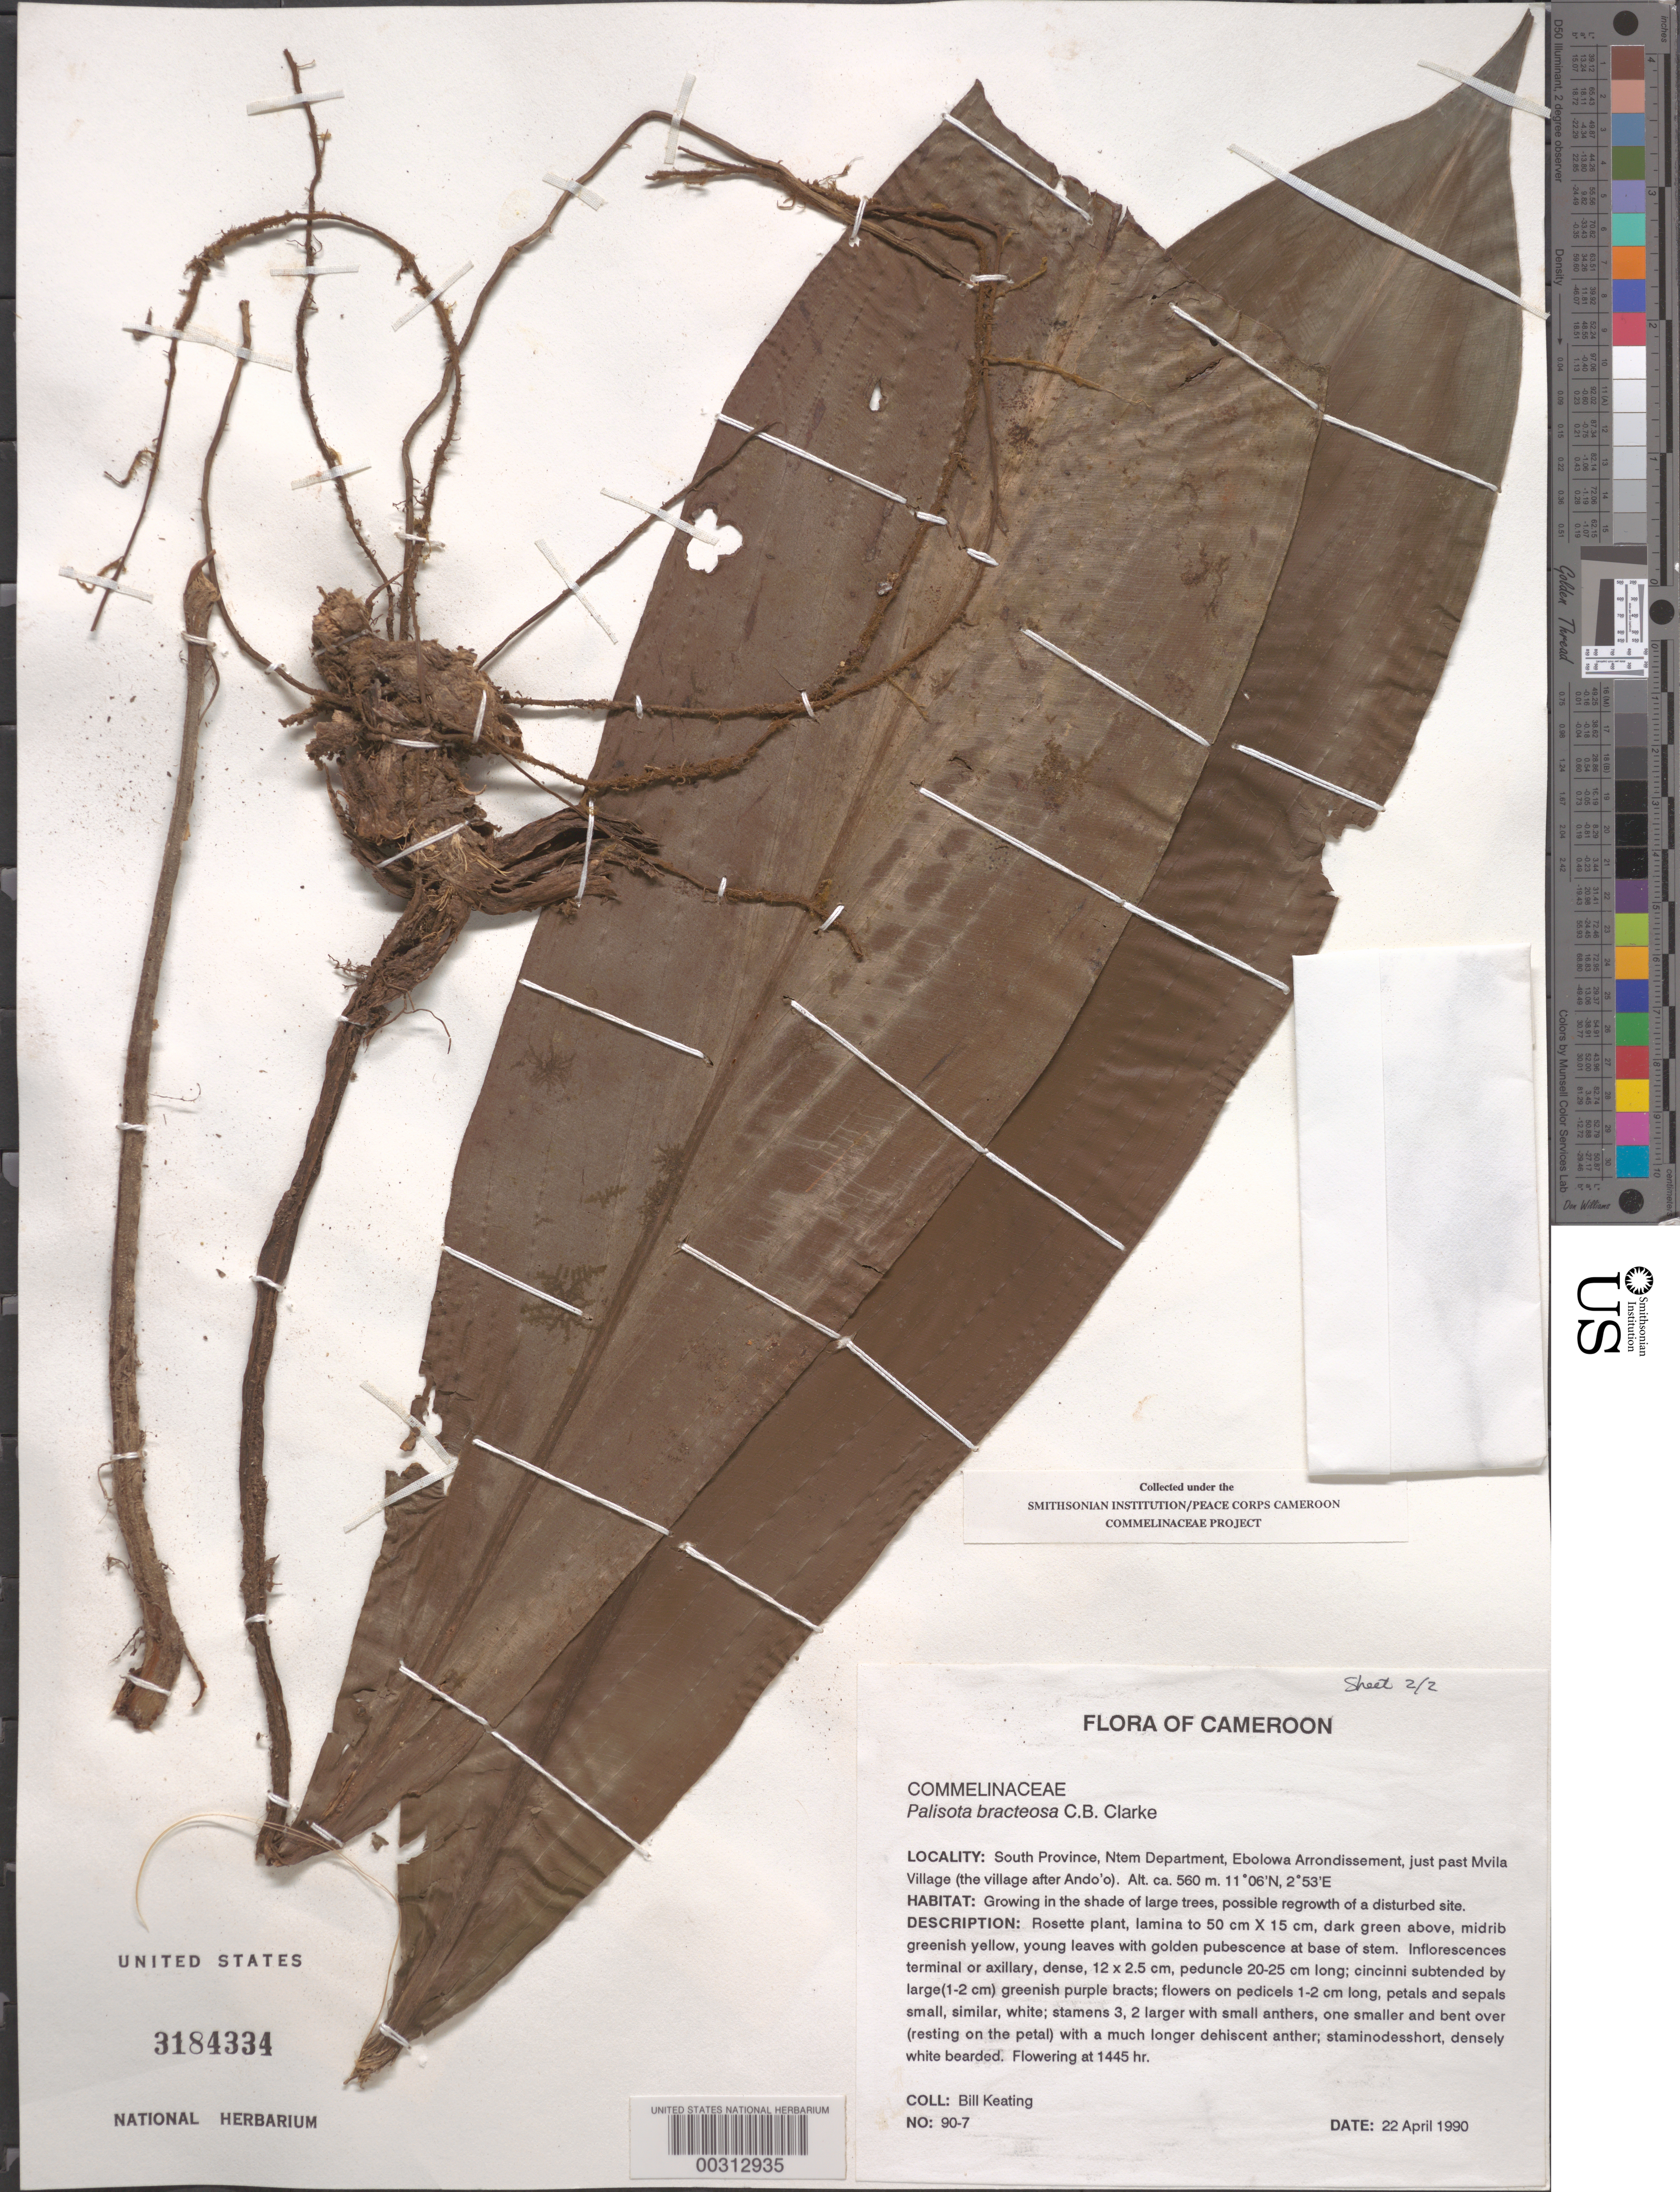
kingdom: Plantae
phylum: Tracheophyta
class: Liliopsida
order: Commelinales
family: Commelinaceae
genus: Palisota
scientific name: Palisota bracteosa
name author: C.B. Clarke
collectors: B. Keating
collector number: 90-7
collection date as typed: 22 Apr 1990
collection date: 1990-04-22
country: Cameroon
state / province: Sud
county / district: Ntem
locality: Ebolowa arrondissement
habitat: Growing in shade of trees, possible regrowth of a disturbed site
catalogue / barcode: US 3184334